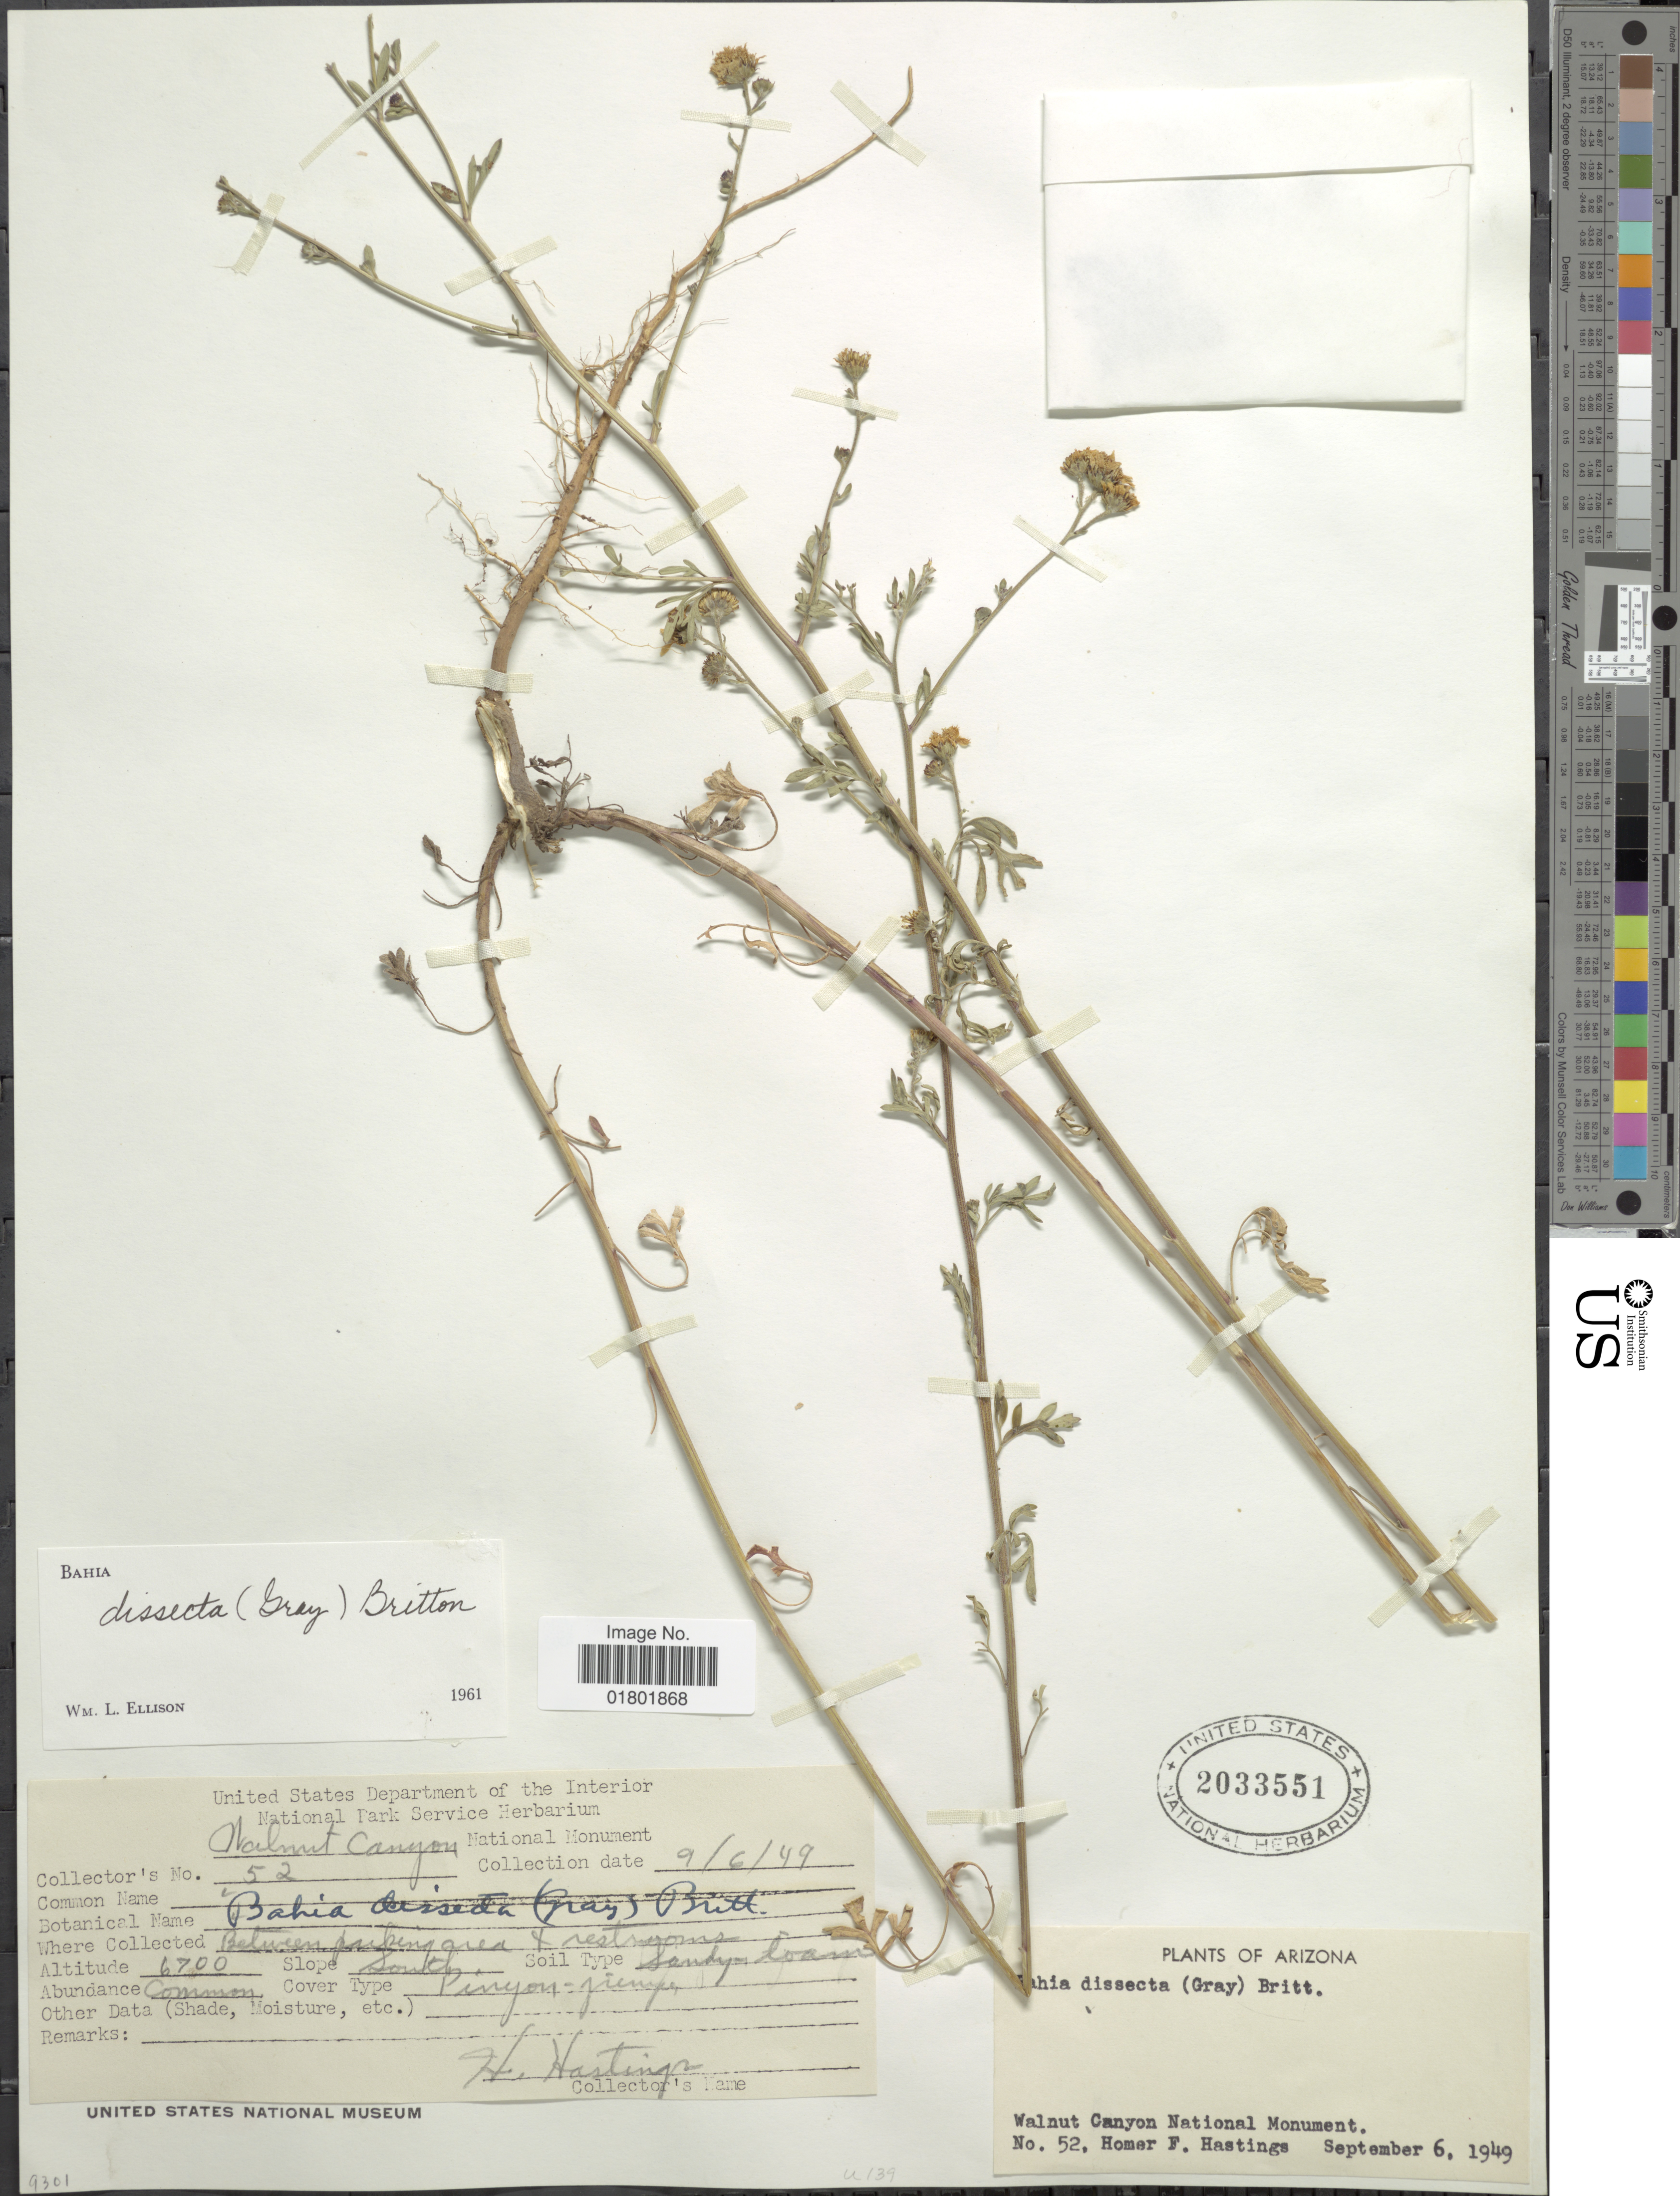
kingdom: Plantae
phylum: Tracheophyta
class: Magnoliopsida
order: Asterales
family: Asteraceae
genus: Bahia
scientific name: Bahia dissecta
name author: (A. Gray) Britton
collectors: H. Hastings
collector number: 52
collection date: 1949-09-06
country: United States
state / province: Arizona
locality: Between parking area, and restroom, Walnut Canyon National Monument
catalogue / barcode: US 2033551